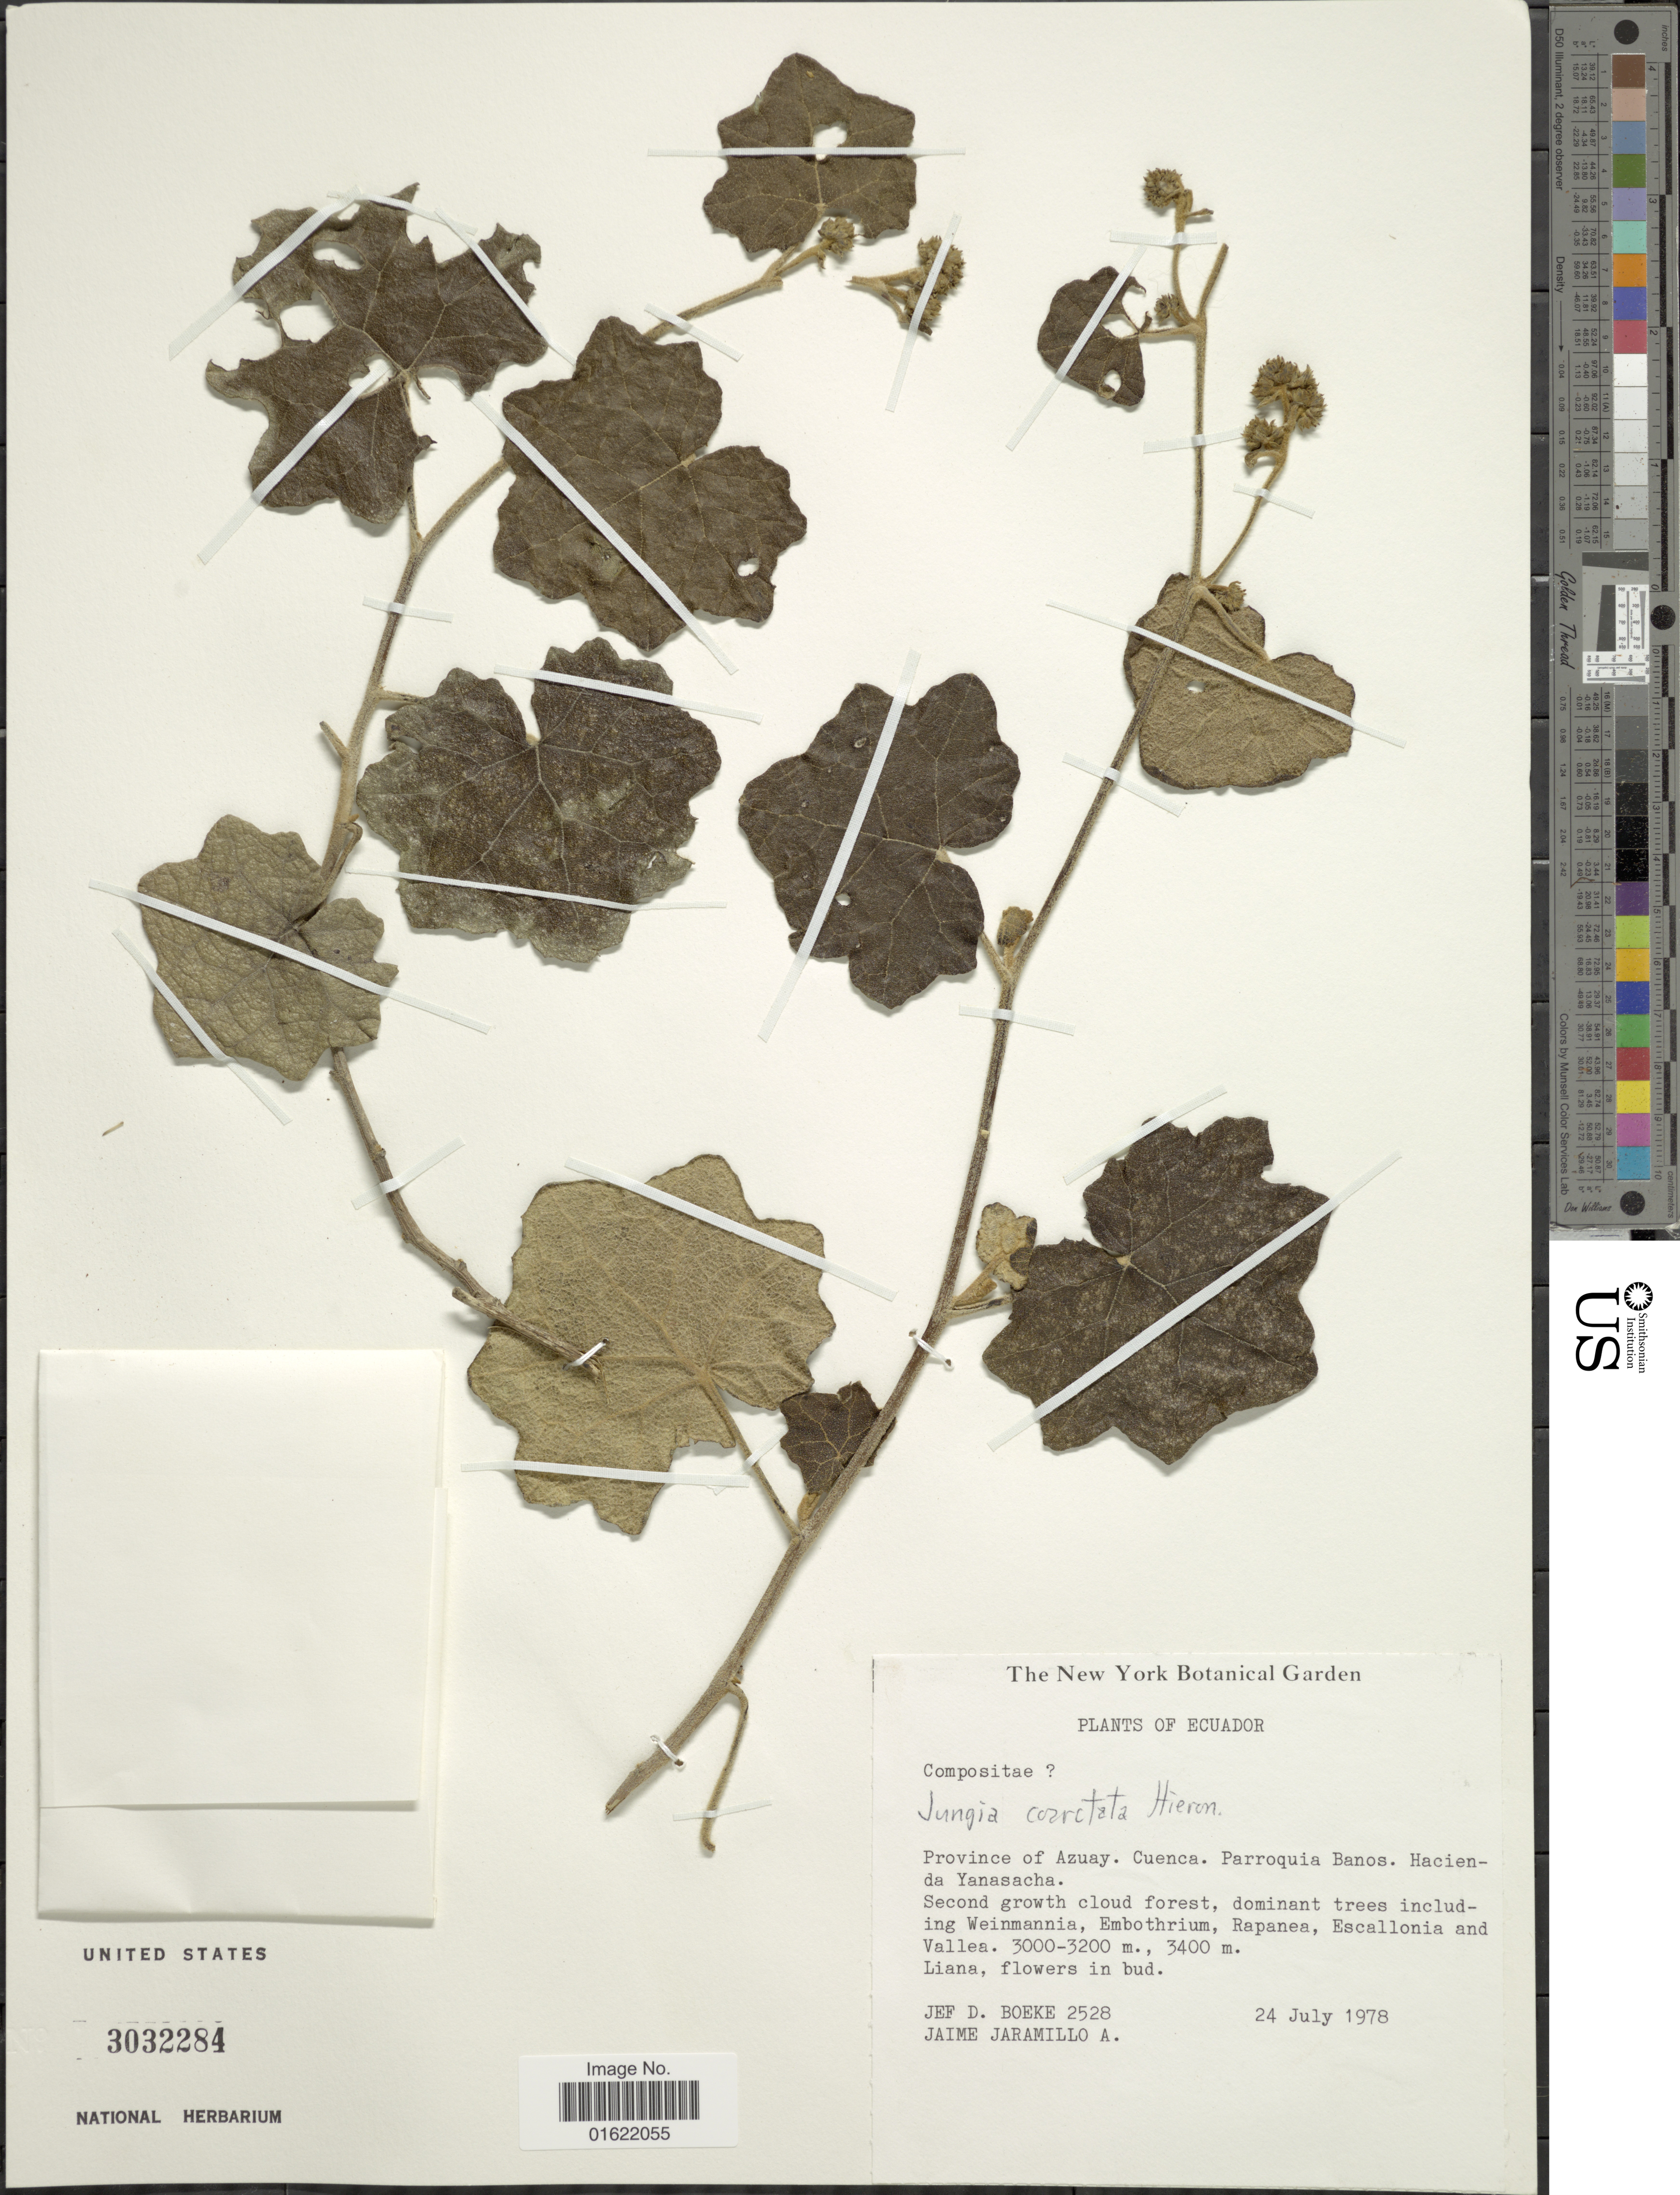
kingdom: Plantae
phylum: Tracheophyta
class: Magnoliopsida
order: Asterales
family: Asteraceae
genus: Jungia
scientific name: Jungia coarctata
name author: Hieron.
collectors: J. D. Boeke & J. L. Jaramillo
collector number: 2528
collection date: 1978-07-24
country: Ecuador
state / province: Azuay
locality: Cuenca. Parroquia Banos. Hacienda Yanasacha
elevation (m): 3000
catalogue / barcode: US 3032284